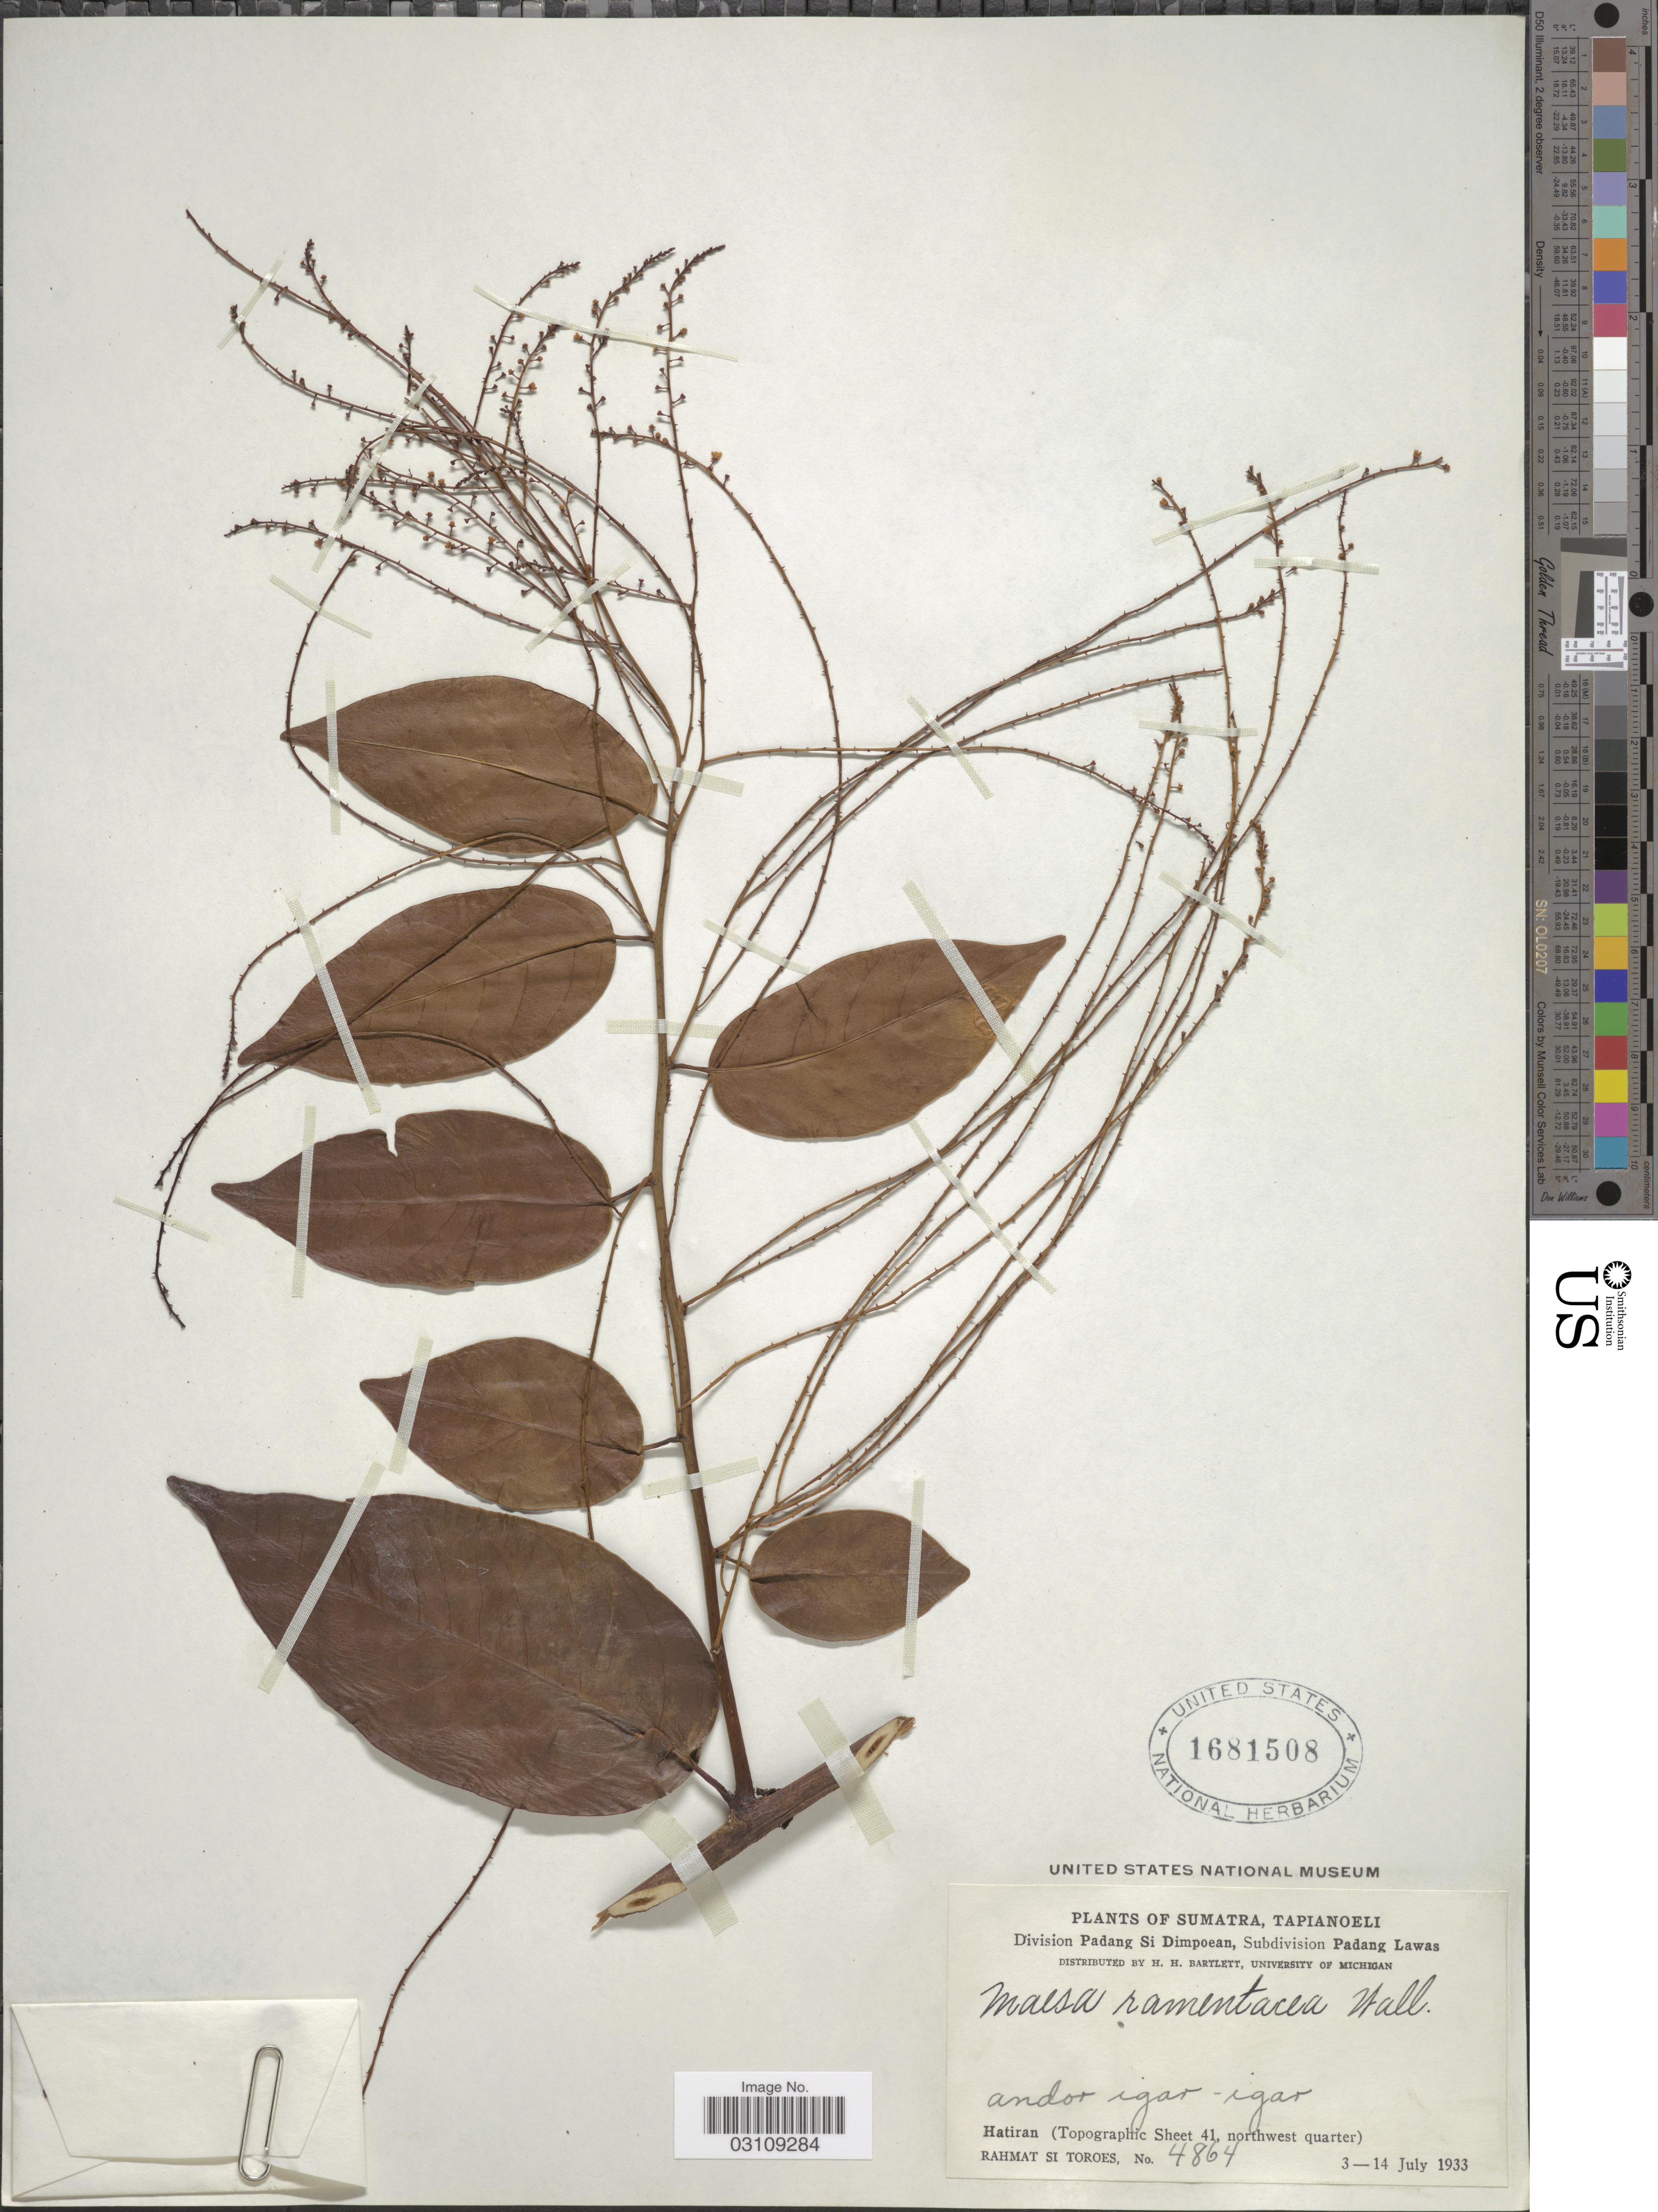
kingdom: Plantae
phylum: Tracheophyta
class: Magnoliopsida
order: Ericales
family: Primulaceae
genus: Maesa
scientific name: Maesa ramentacea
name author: (Roxb.) A. DC.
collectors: Rahmat Si Boeea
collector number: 4864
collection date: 1933-07-03/1933-07-14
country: Indonesia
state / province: Sumatra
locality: Tapianoeli. Division Padang Si Dimpoean, Subdivision Padang Lawas. Aek Kanan (Topographic Sheet 41, northwest quarter).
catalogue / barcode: US 1681508